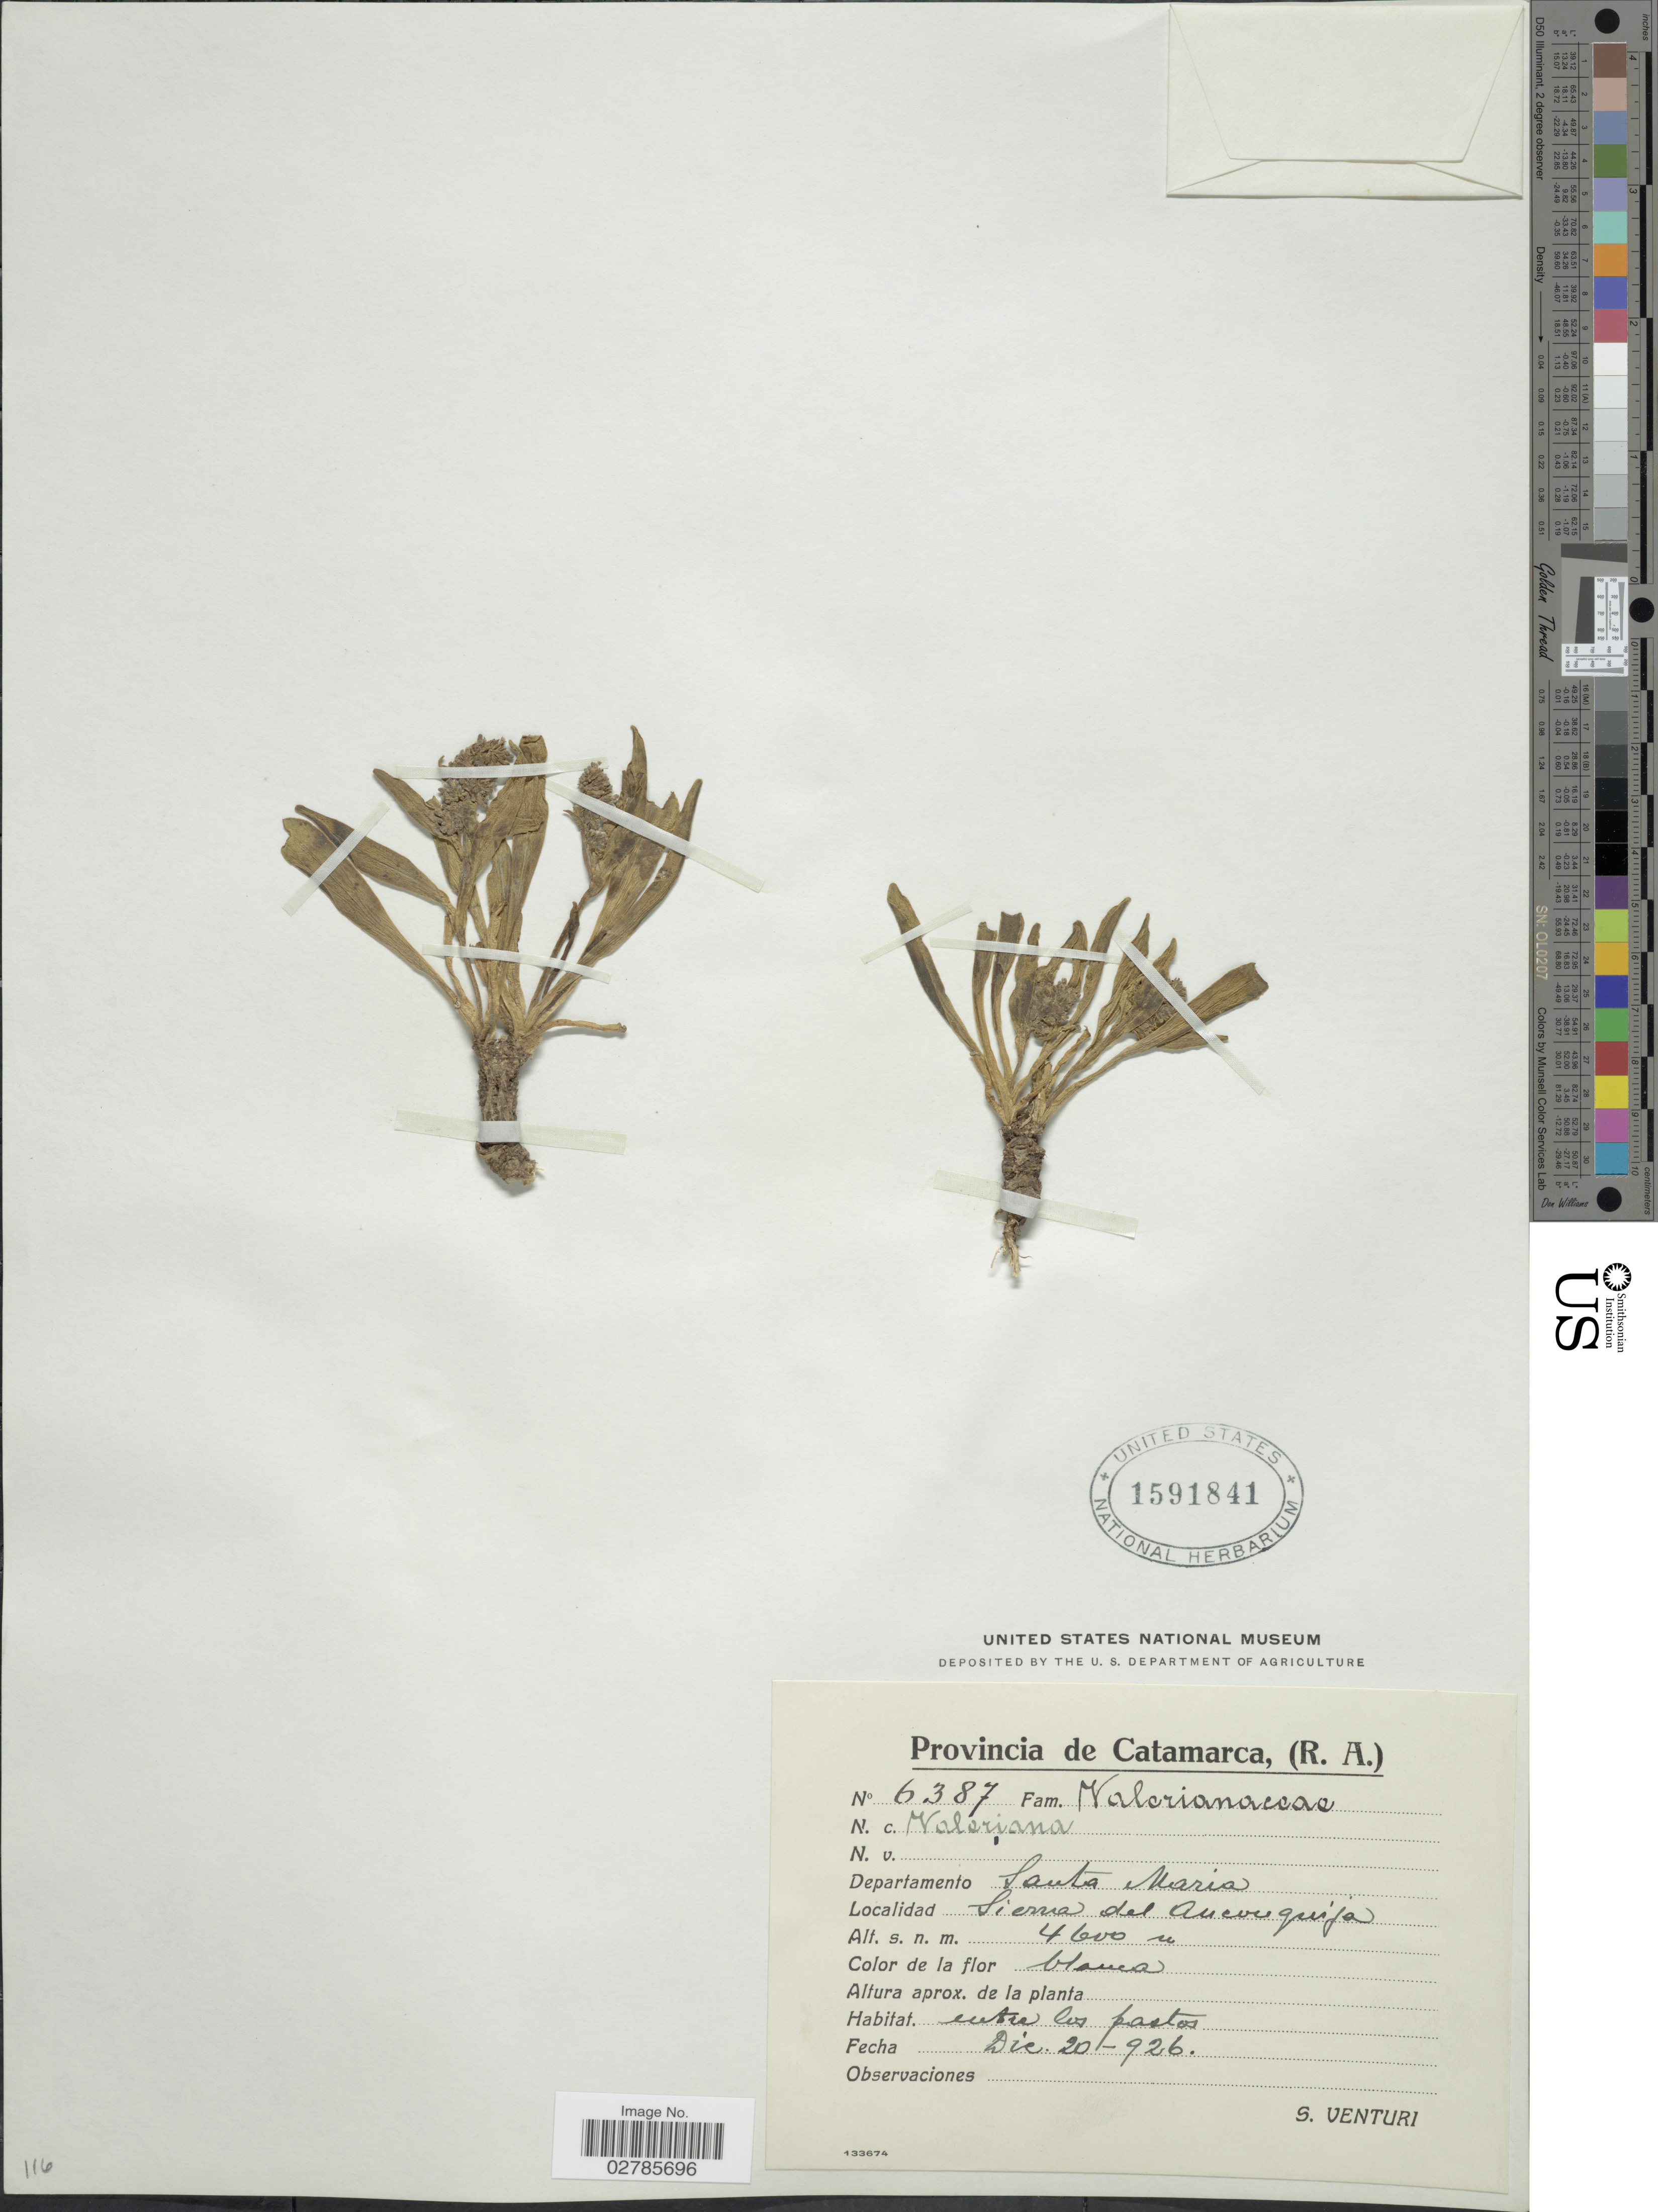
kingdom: Plantae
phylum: Tracheophyta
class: Magnoliopsida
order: Dipsacales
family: Caprifoliaceae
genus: Valeriana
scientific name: Valeriana sp.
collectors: S. Venturi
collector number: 6387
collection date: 1926-12-20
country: Argentina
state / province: Catamarca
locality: Departamento Santa Maria, Sierra del Auconquija.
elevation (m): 4600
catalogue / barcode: US 1591841